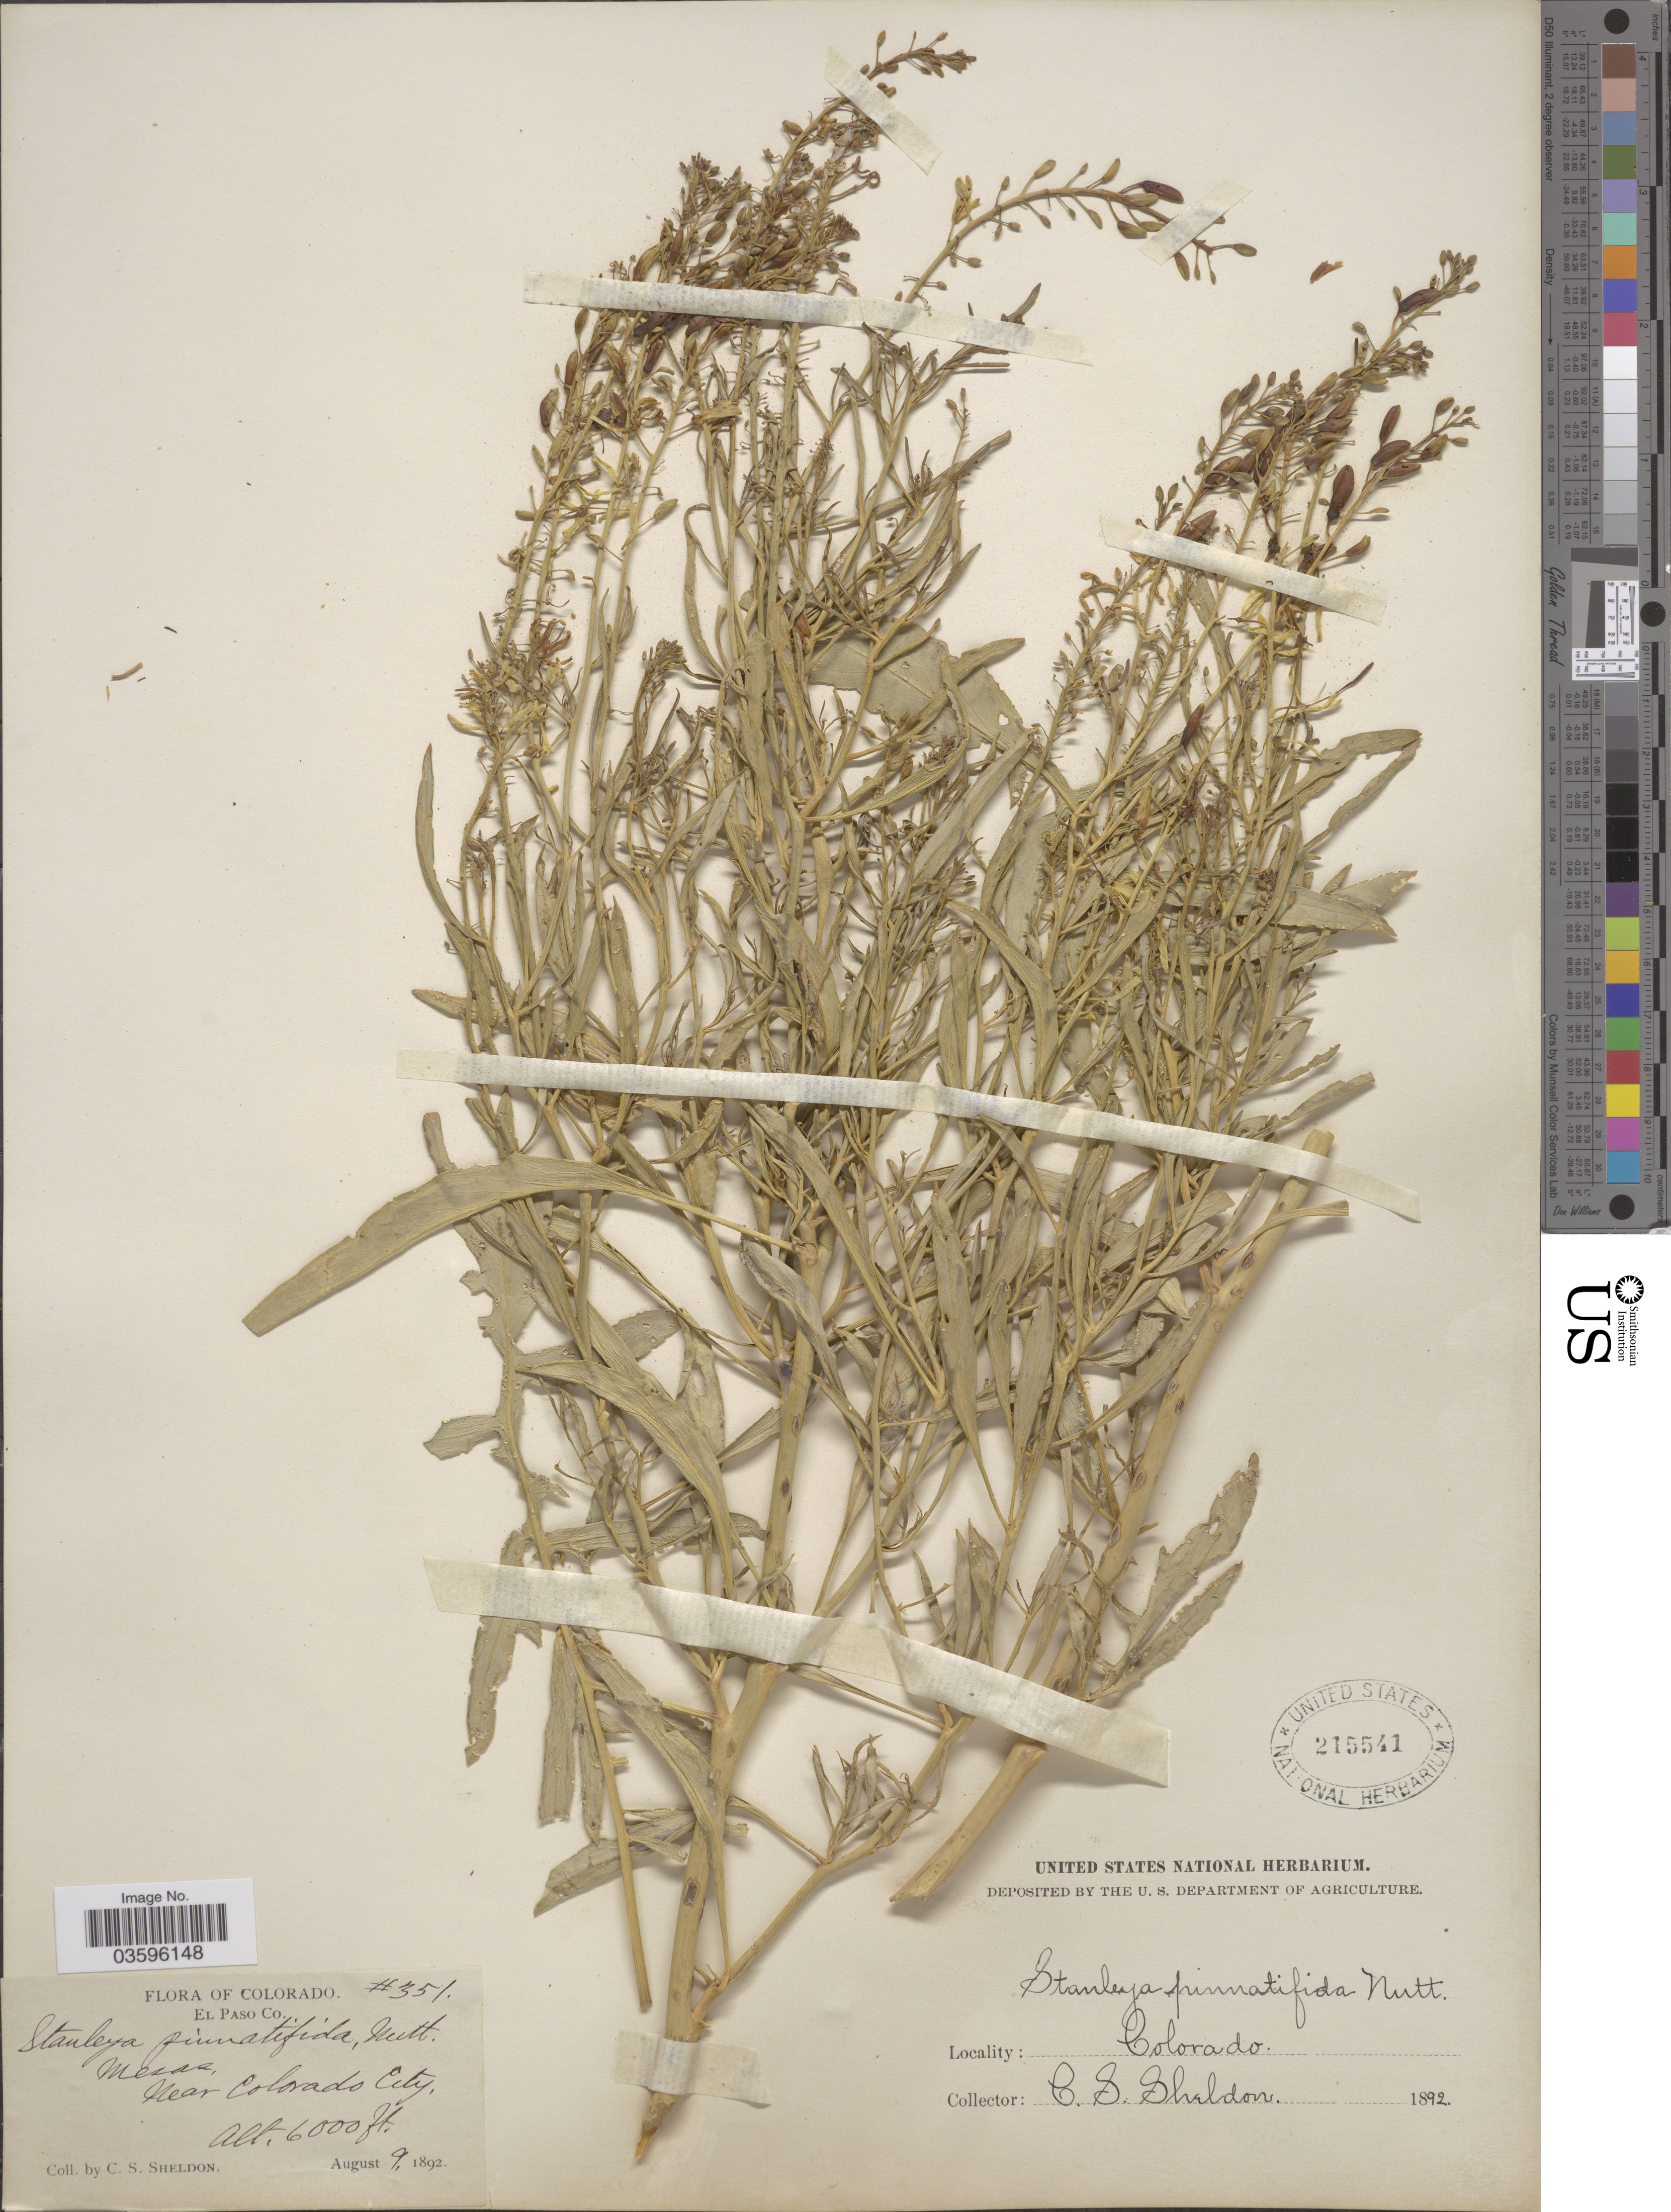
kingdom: Plantae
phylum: Tracheophyta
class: Magnoliopsida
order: Brassicales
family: Brassicaceae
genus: Stanleya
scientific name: Stanleya pinnata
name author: (Pursh) Britton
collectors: C. S. Sheldon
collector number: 351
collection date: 1892-08-09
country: United States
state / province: Colorado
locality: El Paso Co. Mesas, near Colorado City.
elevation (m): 1829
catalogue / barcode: US 215541